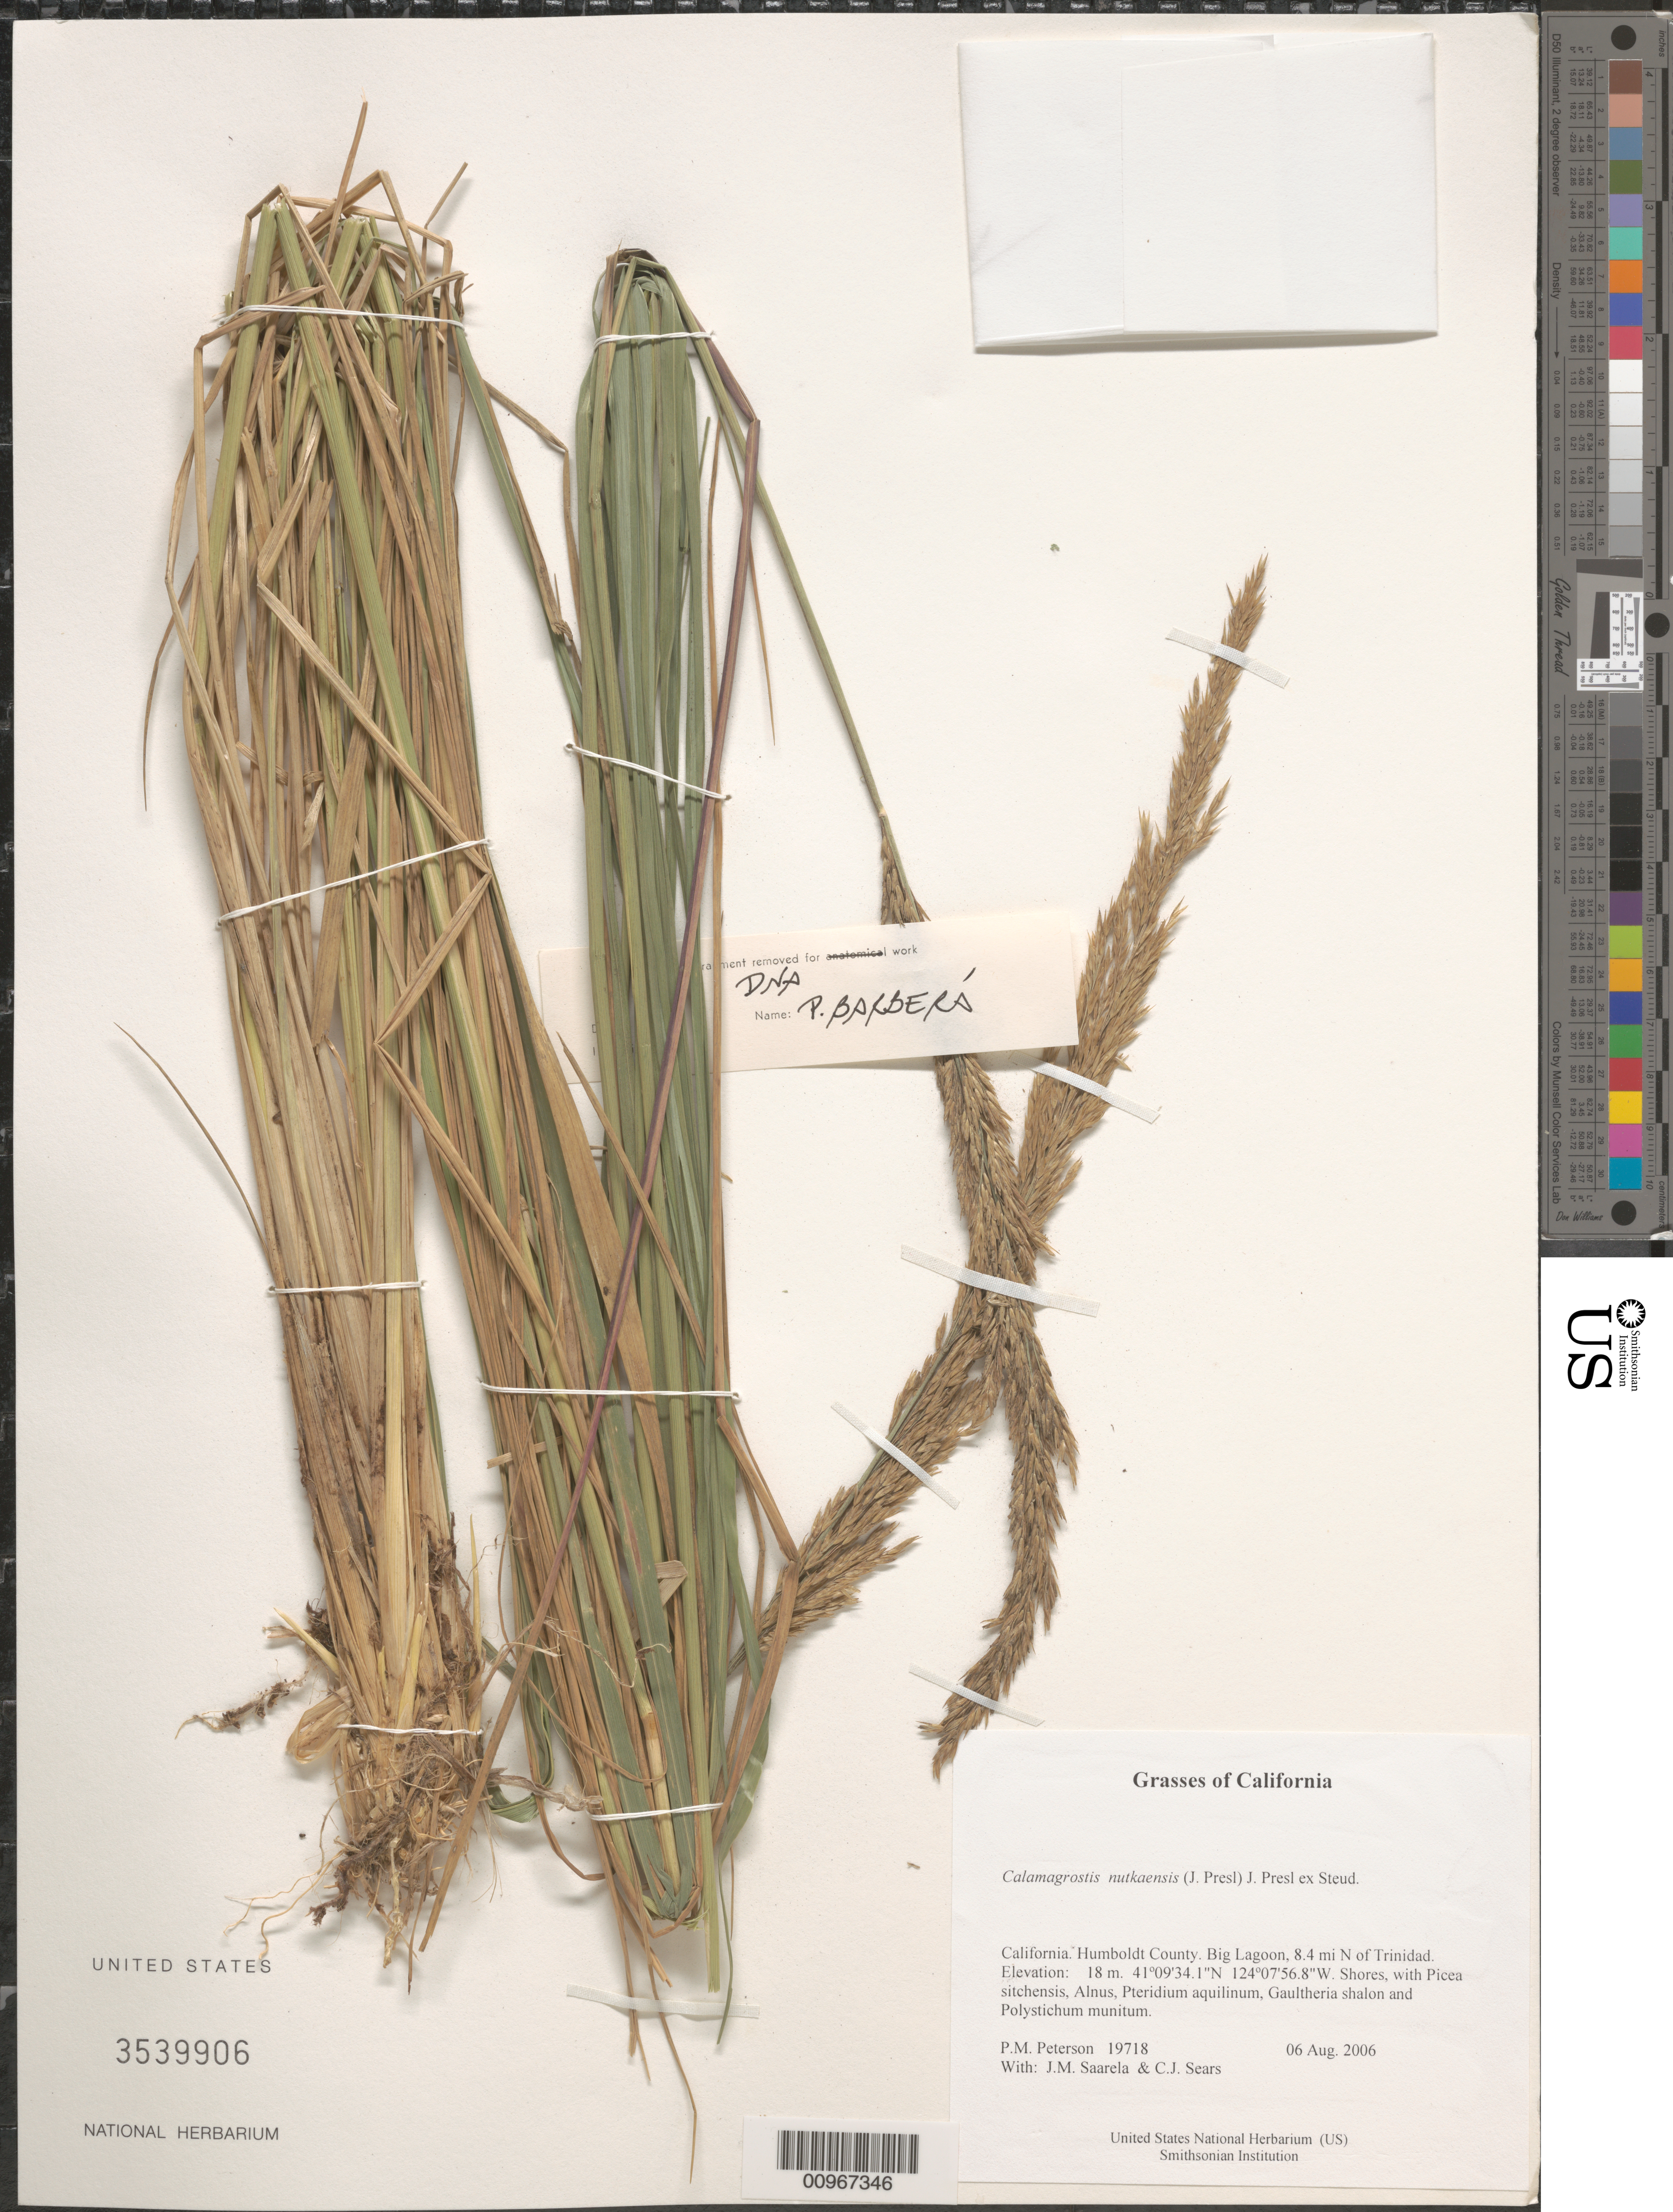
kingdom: Plantae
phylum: Tracheophyta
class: Liliopsida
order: Poales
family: Poaceae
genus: Calamagrostis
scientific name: Calamagrostis nutkaensis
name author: (J. Presl) J. Presl ex Steud.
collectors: P. M. Peterson, J. Saarela & C. Sears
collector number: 19718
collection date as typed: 06 Aug 2006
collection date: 2006-08-06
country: United States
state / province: California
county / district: Humboldt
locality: Big Lagoon, 8.4 mi N of Trinidad.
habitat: Shores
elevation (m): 18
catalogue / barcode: US 3539906